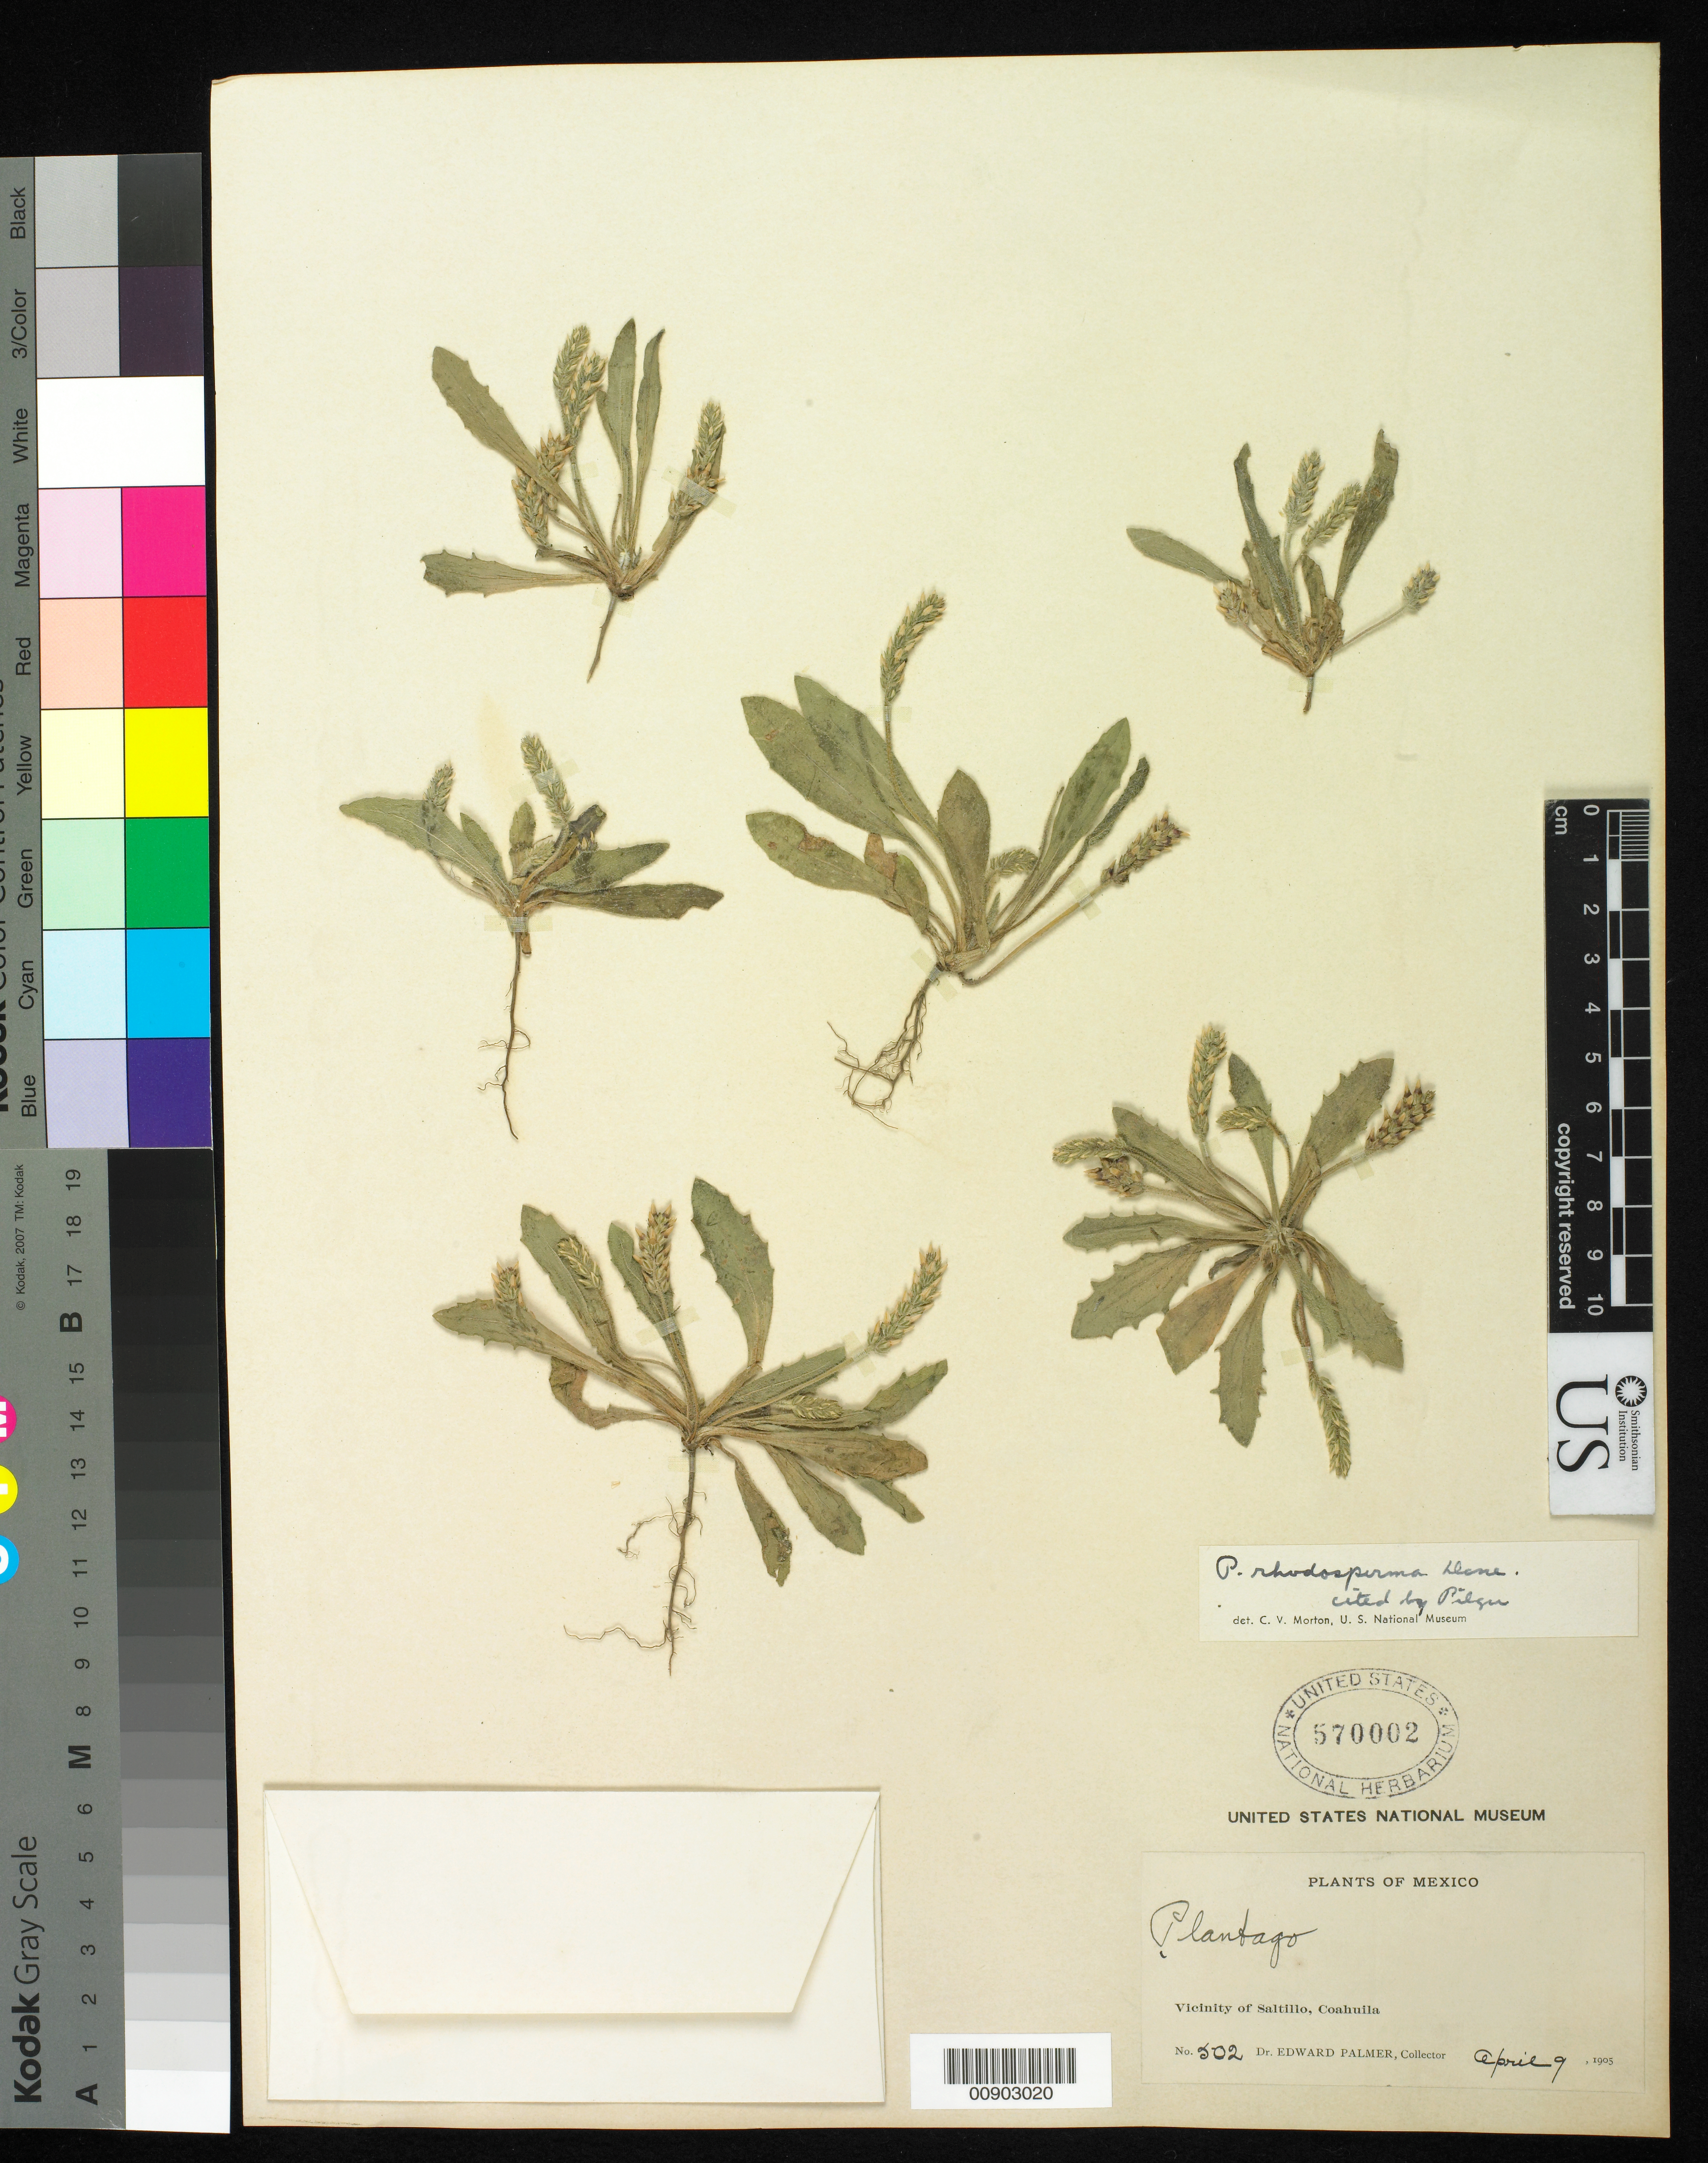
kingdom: Plantae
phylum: Tracheophyta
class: Magnoliopsida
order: Lamiales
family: Plantaginaceae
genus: Plantago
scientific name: Plantago rhodosperma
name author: Decne.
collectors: E. Palmer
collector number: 502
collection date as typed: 09 Apr 1905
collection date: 1905-04-09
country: Mexico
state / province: Coahuila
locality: Vicinity of Saltillo, Coahuila.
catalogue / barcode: US 570002